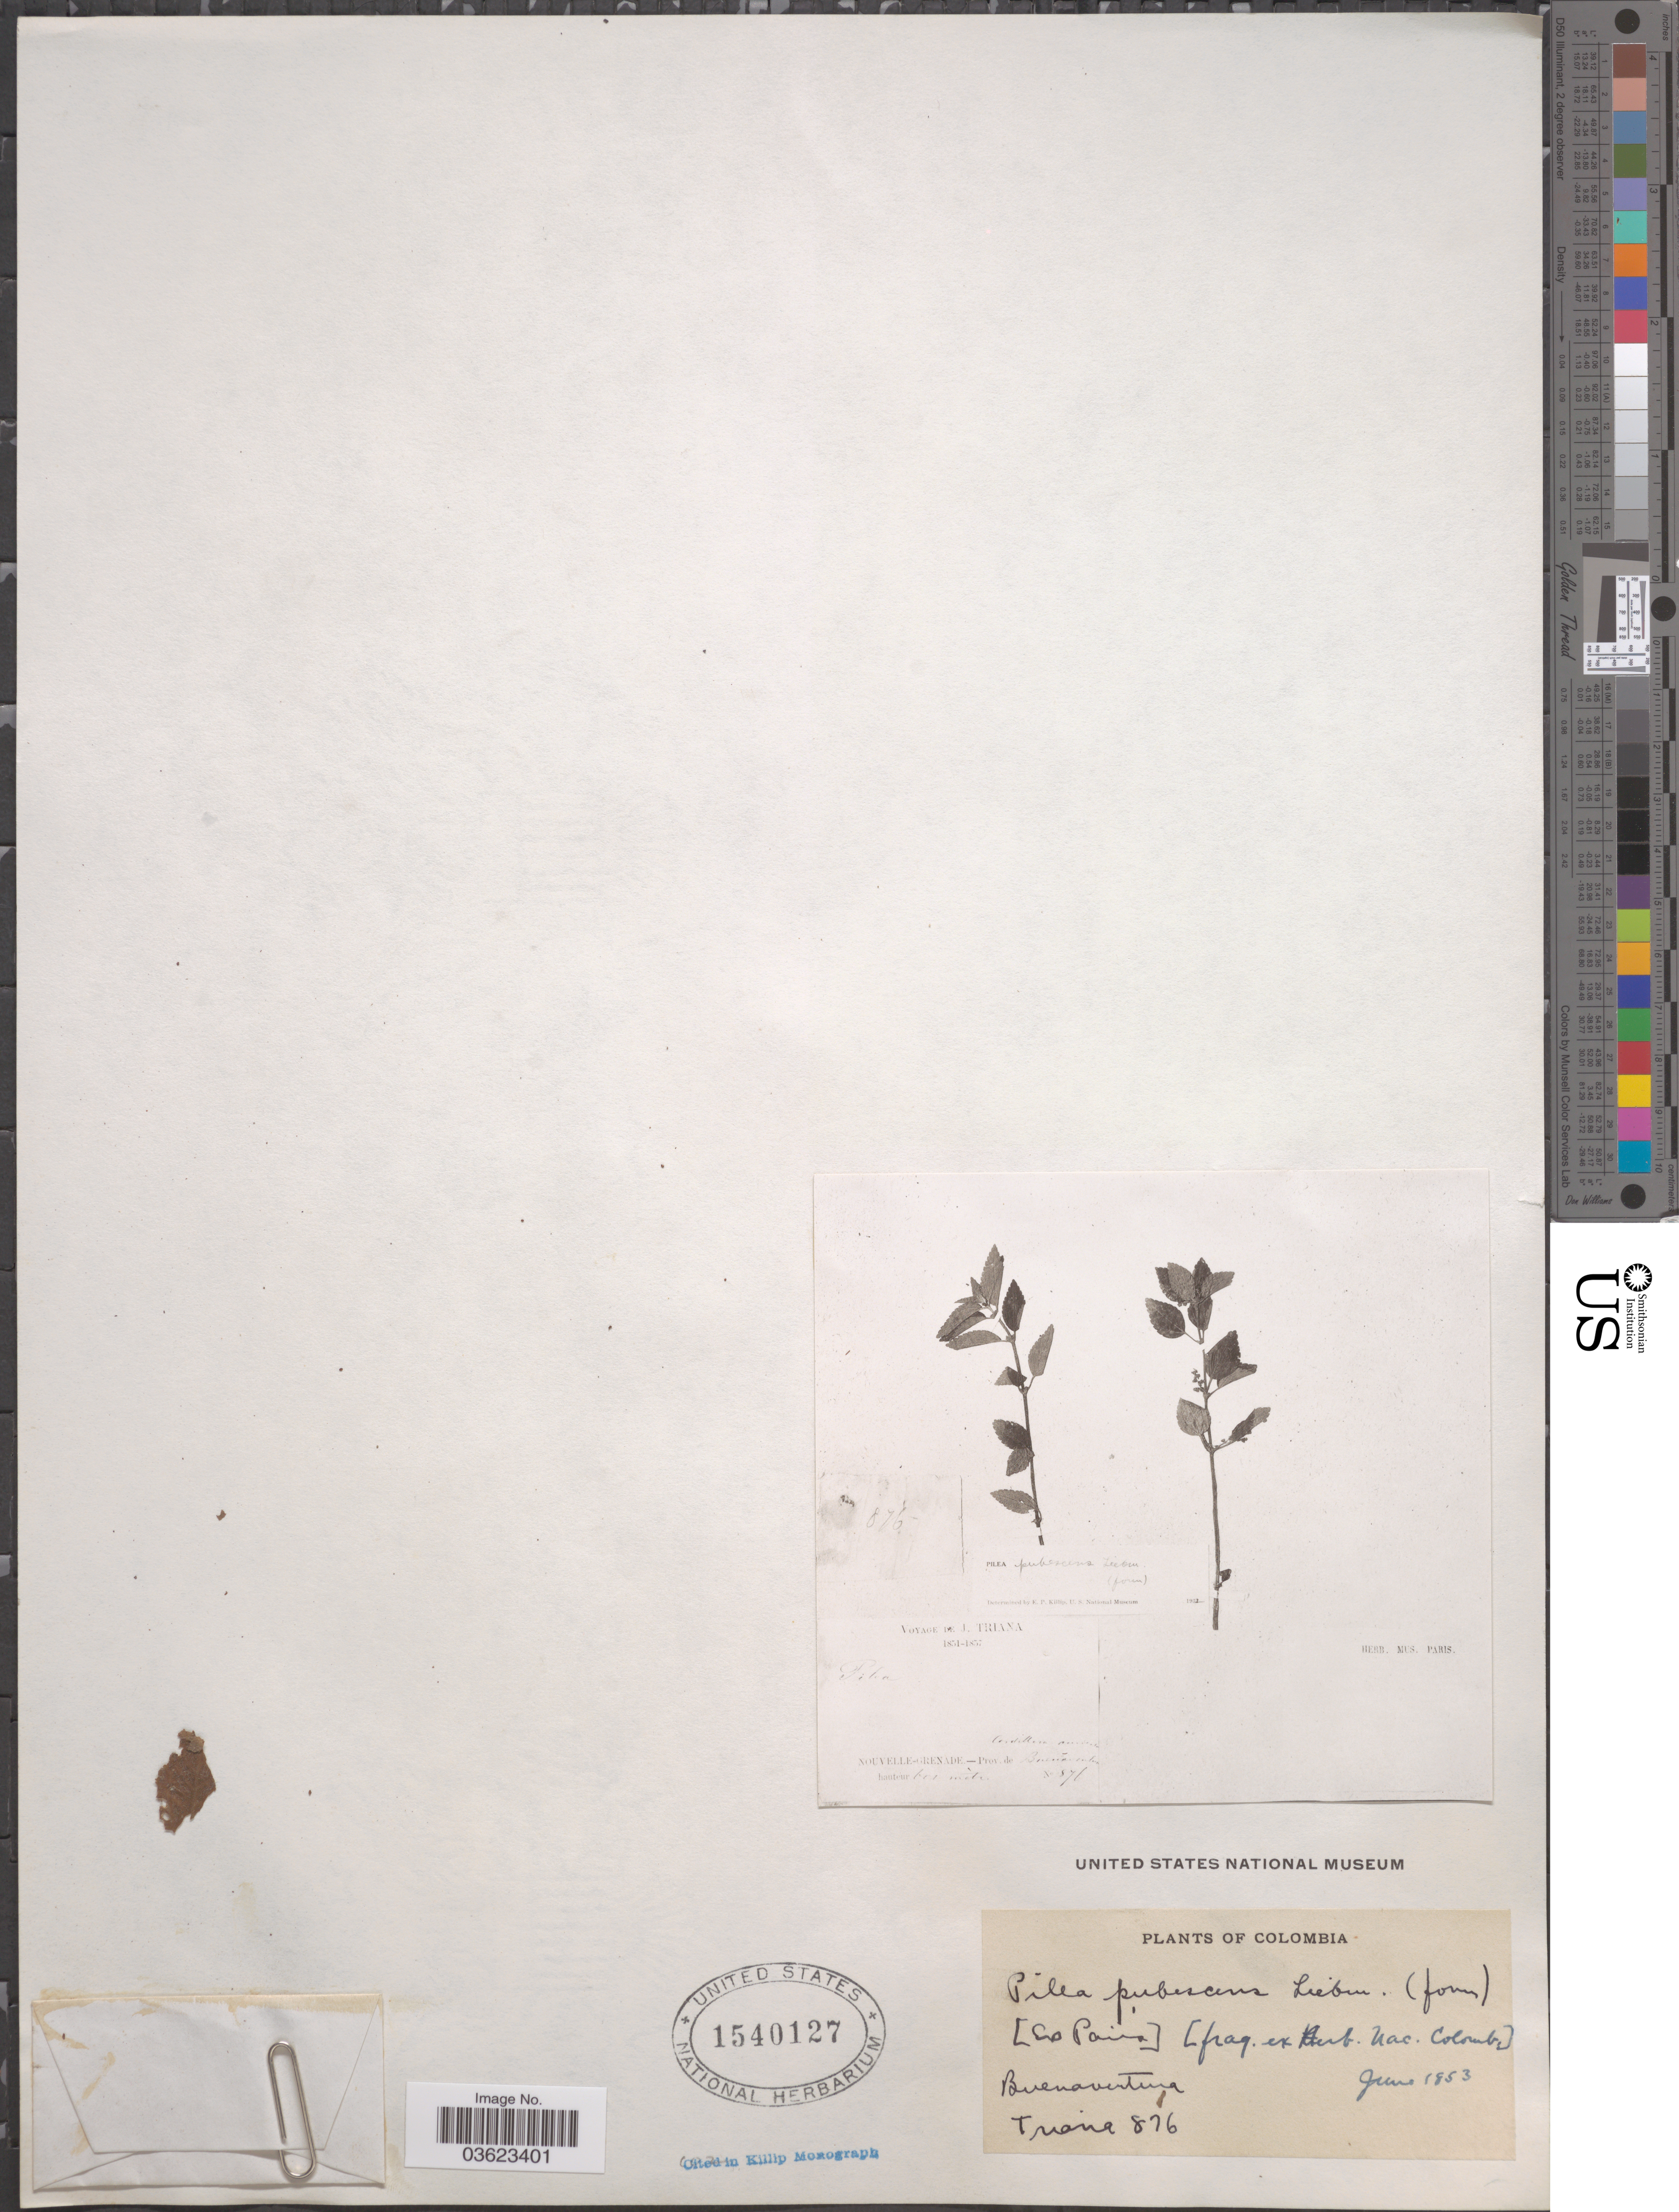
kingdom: Plantae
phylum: Tracheophyta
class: Magnoliopsida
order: Rosales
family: Urticaceae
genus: Pilea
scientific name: Pilea pubescens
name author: Liebm.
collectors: J. Triana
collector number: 876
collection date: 1853-06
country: Colombia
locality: Buenaventura. Nouvelle-Grenade.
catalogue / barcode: US 1540127